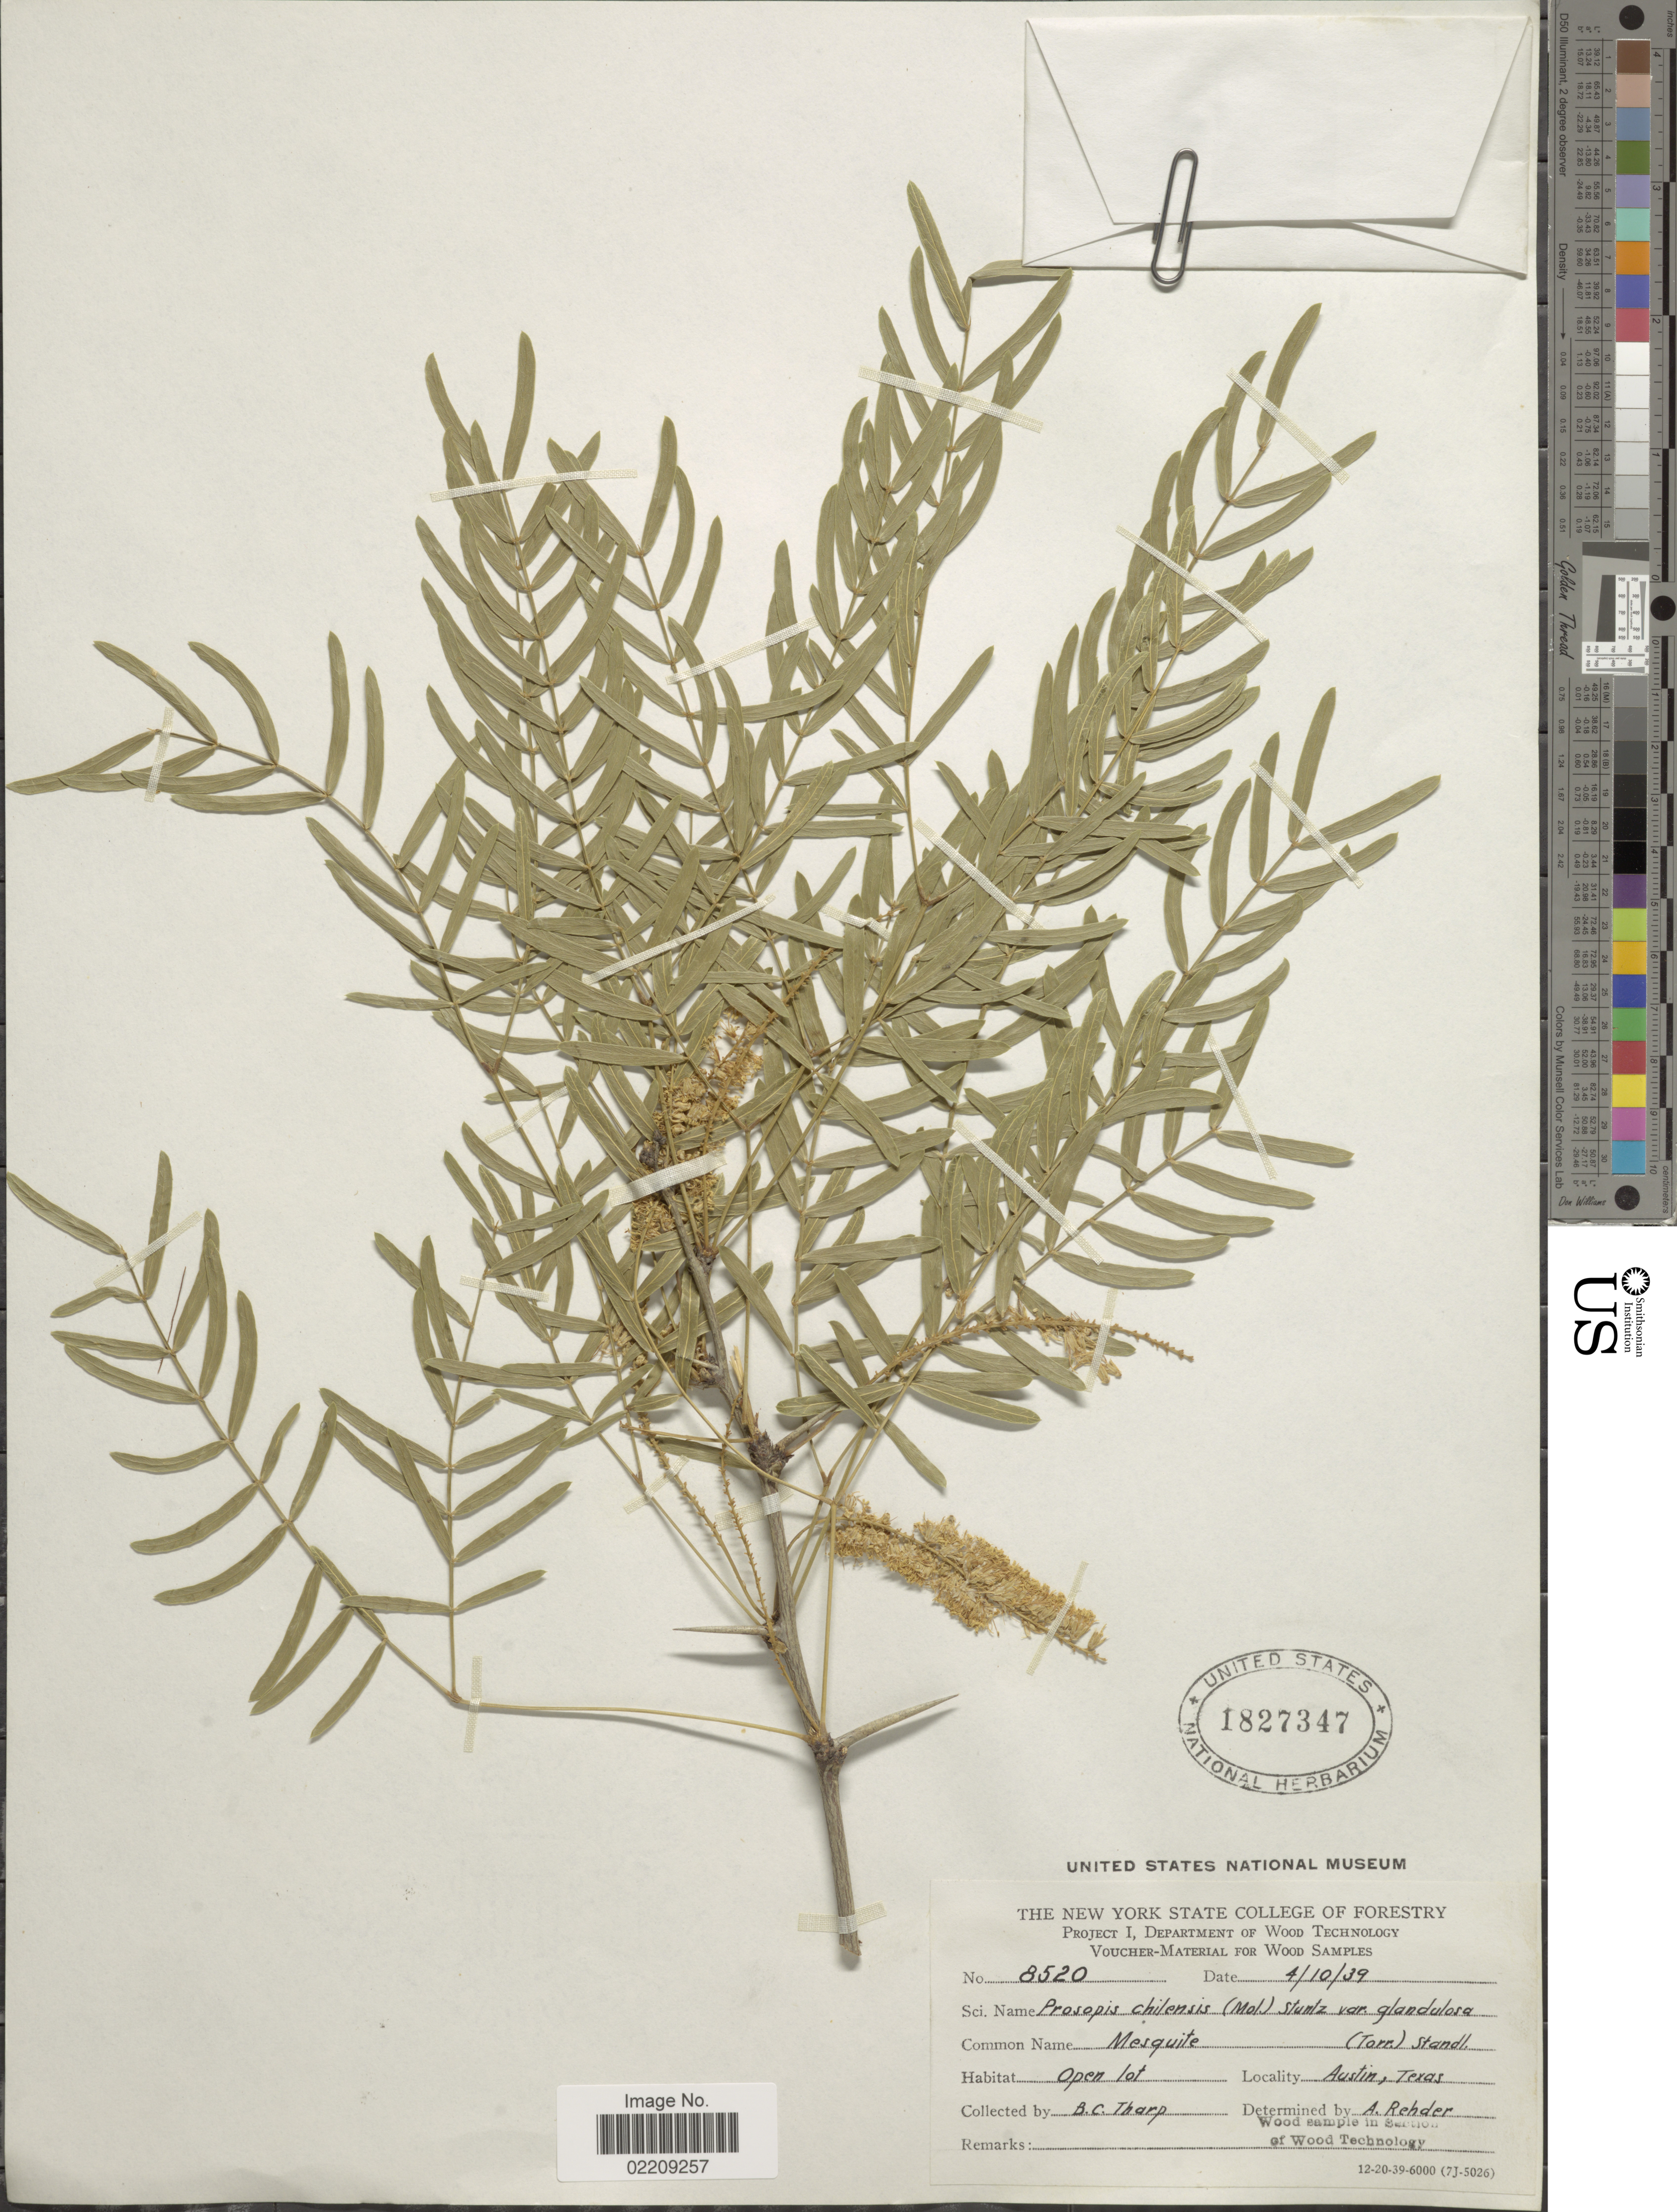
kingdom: Plantae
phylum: Tracheophyta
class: Magnoliopsida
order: Fabales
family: Fabaceae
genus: Neltuma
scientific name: Neltuma glandulosa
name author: (Torr.) Britton & Rose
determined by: Strong, Mark T., (BOT), Smithsonian Institution - National Museum of Natural History (UNITED STATES)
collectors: B. C. Tharp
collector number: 8520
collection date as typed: Transcribed d/m/y: 10/4/39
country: United States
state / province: Texas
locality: Open lot, Austin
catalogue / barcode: US 1827347